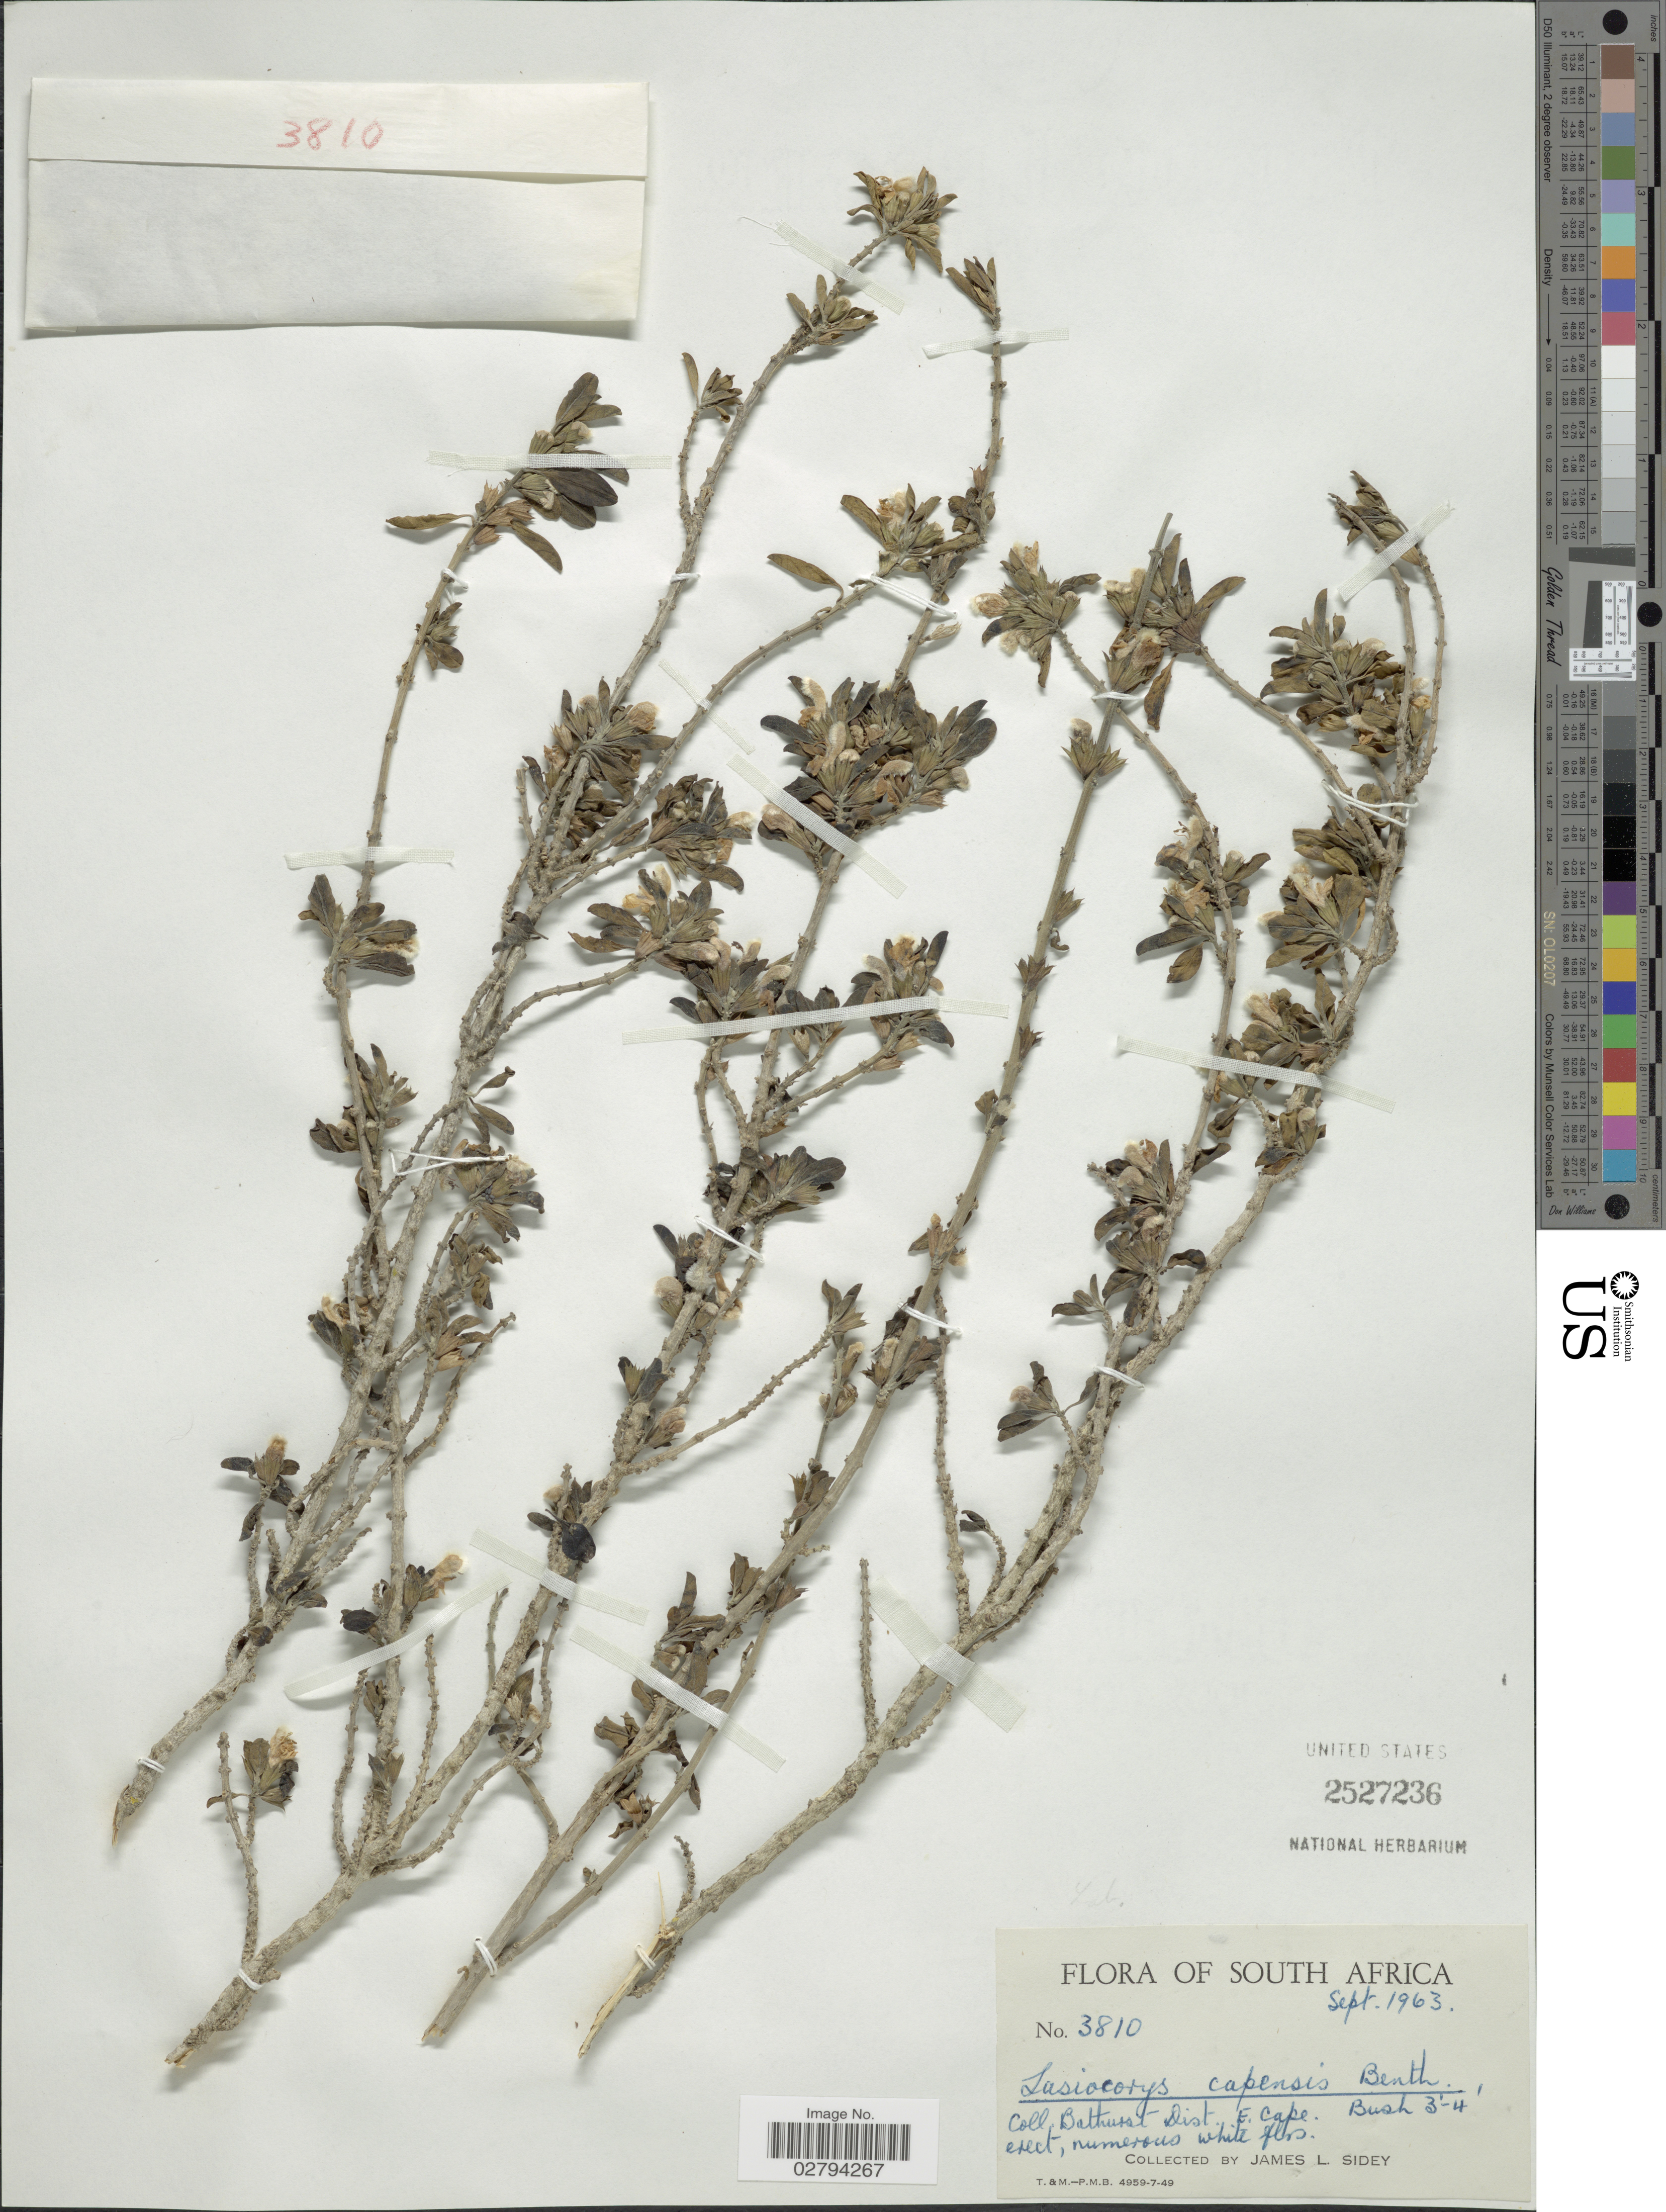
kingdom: Plantae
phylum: Tracheophyta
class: Magnoliopsida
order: Lamiales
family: Lamiaceae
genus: Leucas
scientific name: Leucas capensis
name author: (Benth.) Engl.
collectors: J. L. Sidey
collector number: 3810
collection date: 1963-09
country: South Africa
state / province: Eastern Cape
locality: Coll. Bathurst. Dist. E. Cape.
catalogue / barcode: US 2527236